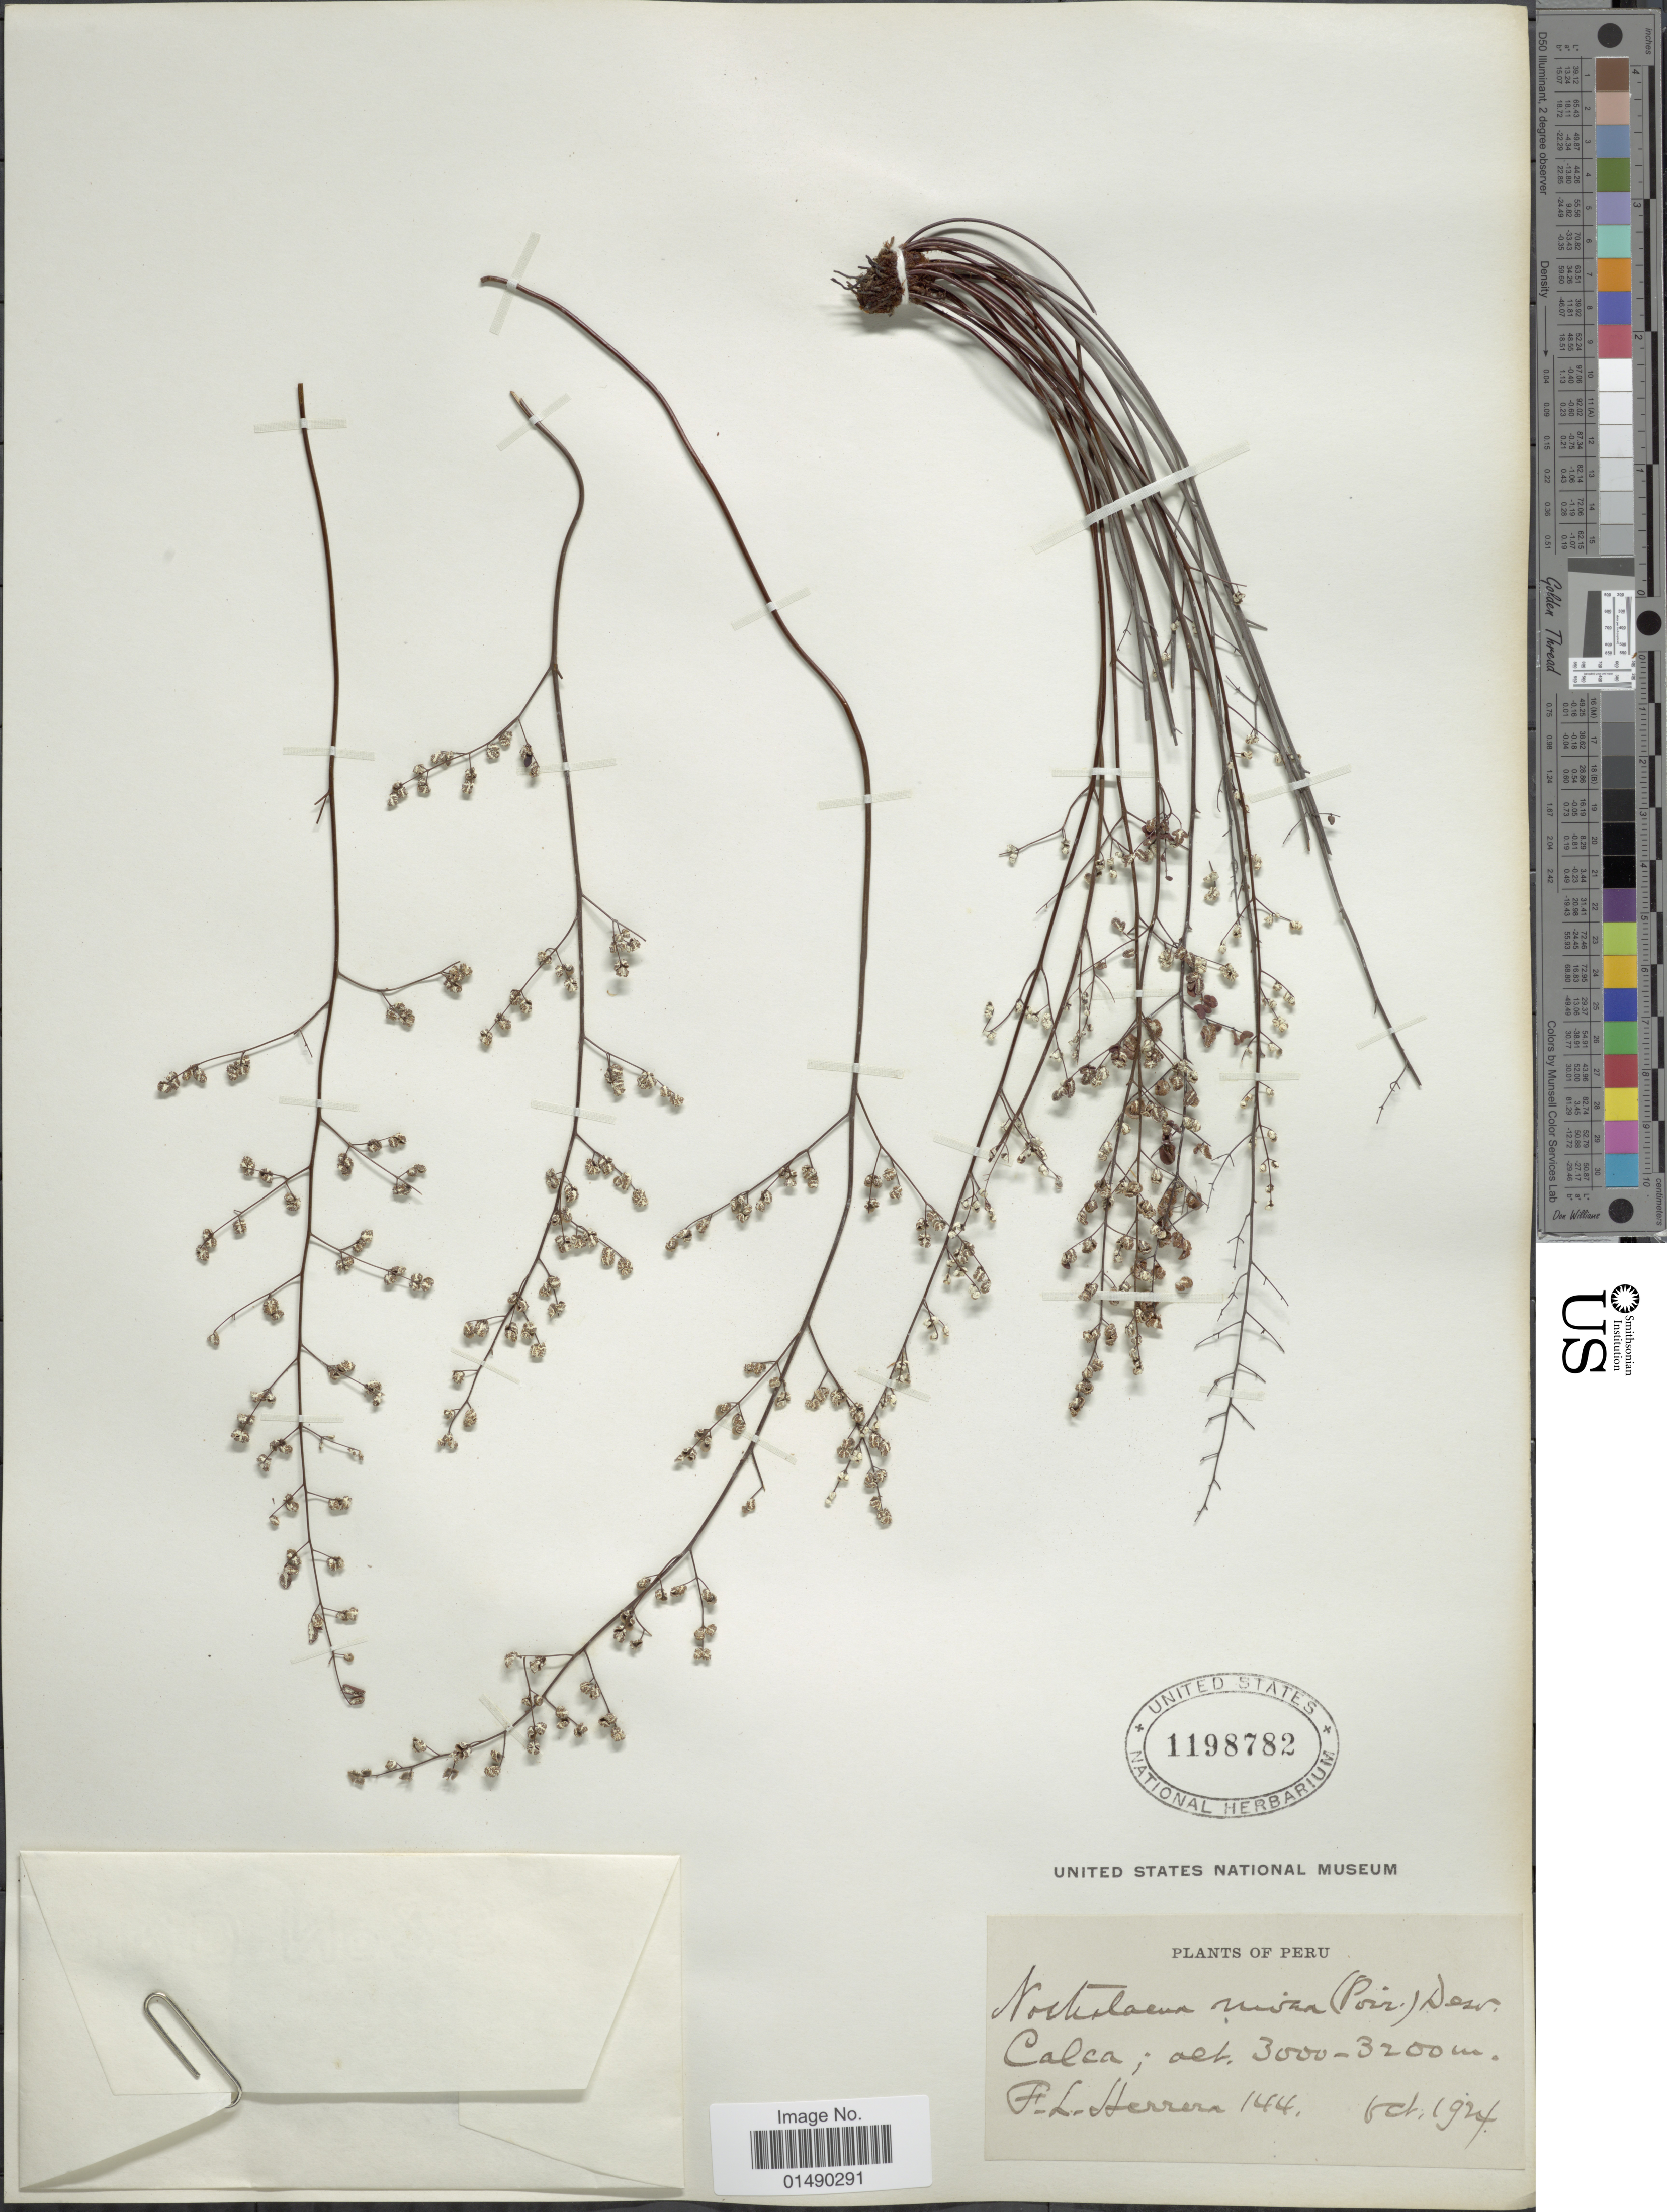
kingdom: Plantae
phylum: Tracheophyta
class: Polypodiopsida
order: Polypodiales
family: Pteridaceae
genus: Argyrochosma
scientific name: Argyrochosma nivea var. nivea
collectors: F. L. Herrera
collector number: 144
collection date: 1924-10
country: Peru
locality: Peru, Calca.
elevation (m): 3000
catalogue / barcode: US 1198782